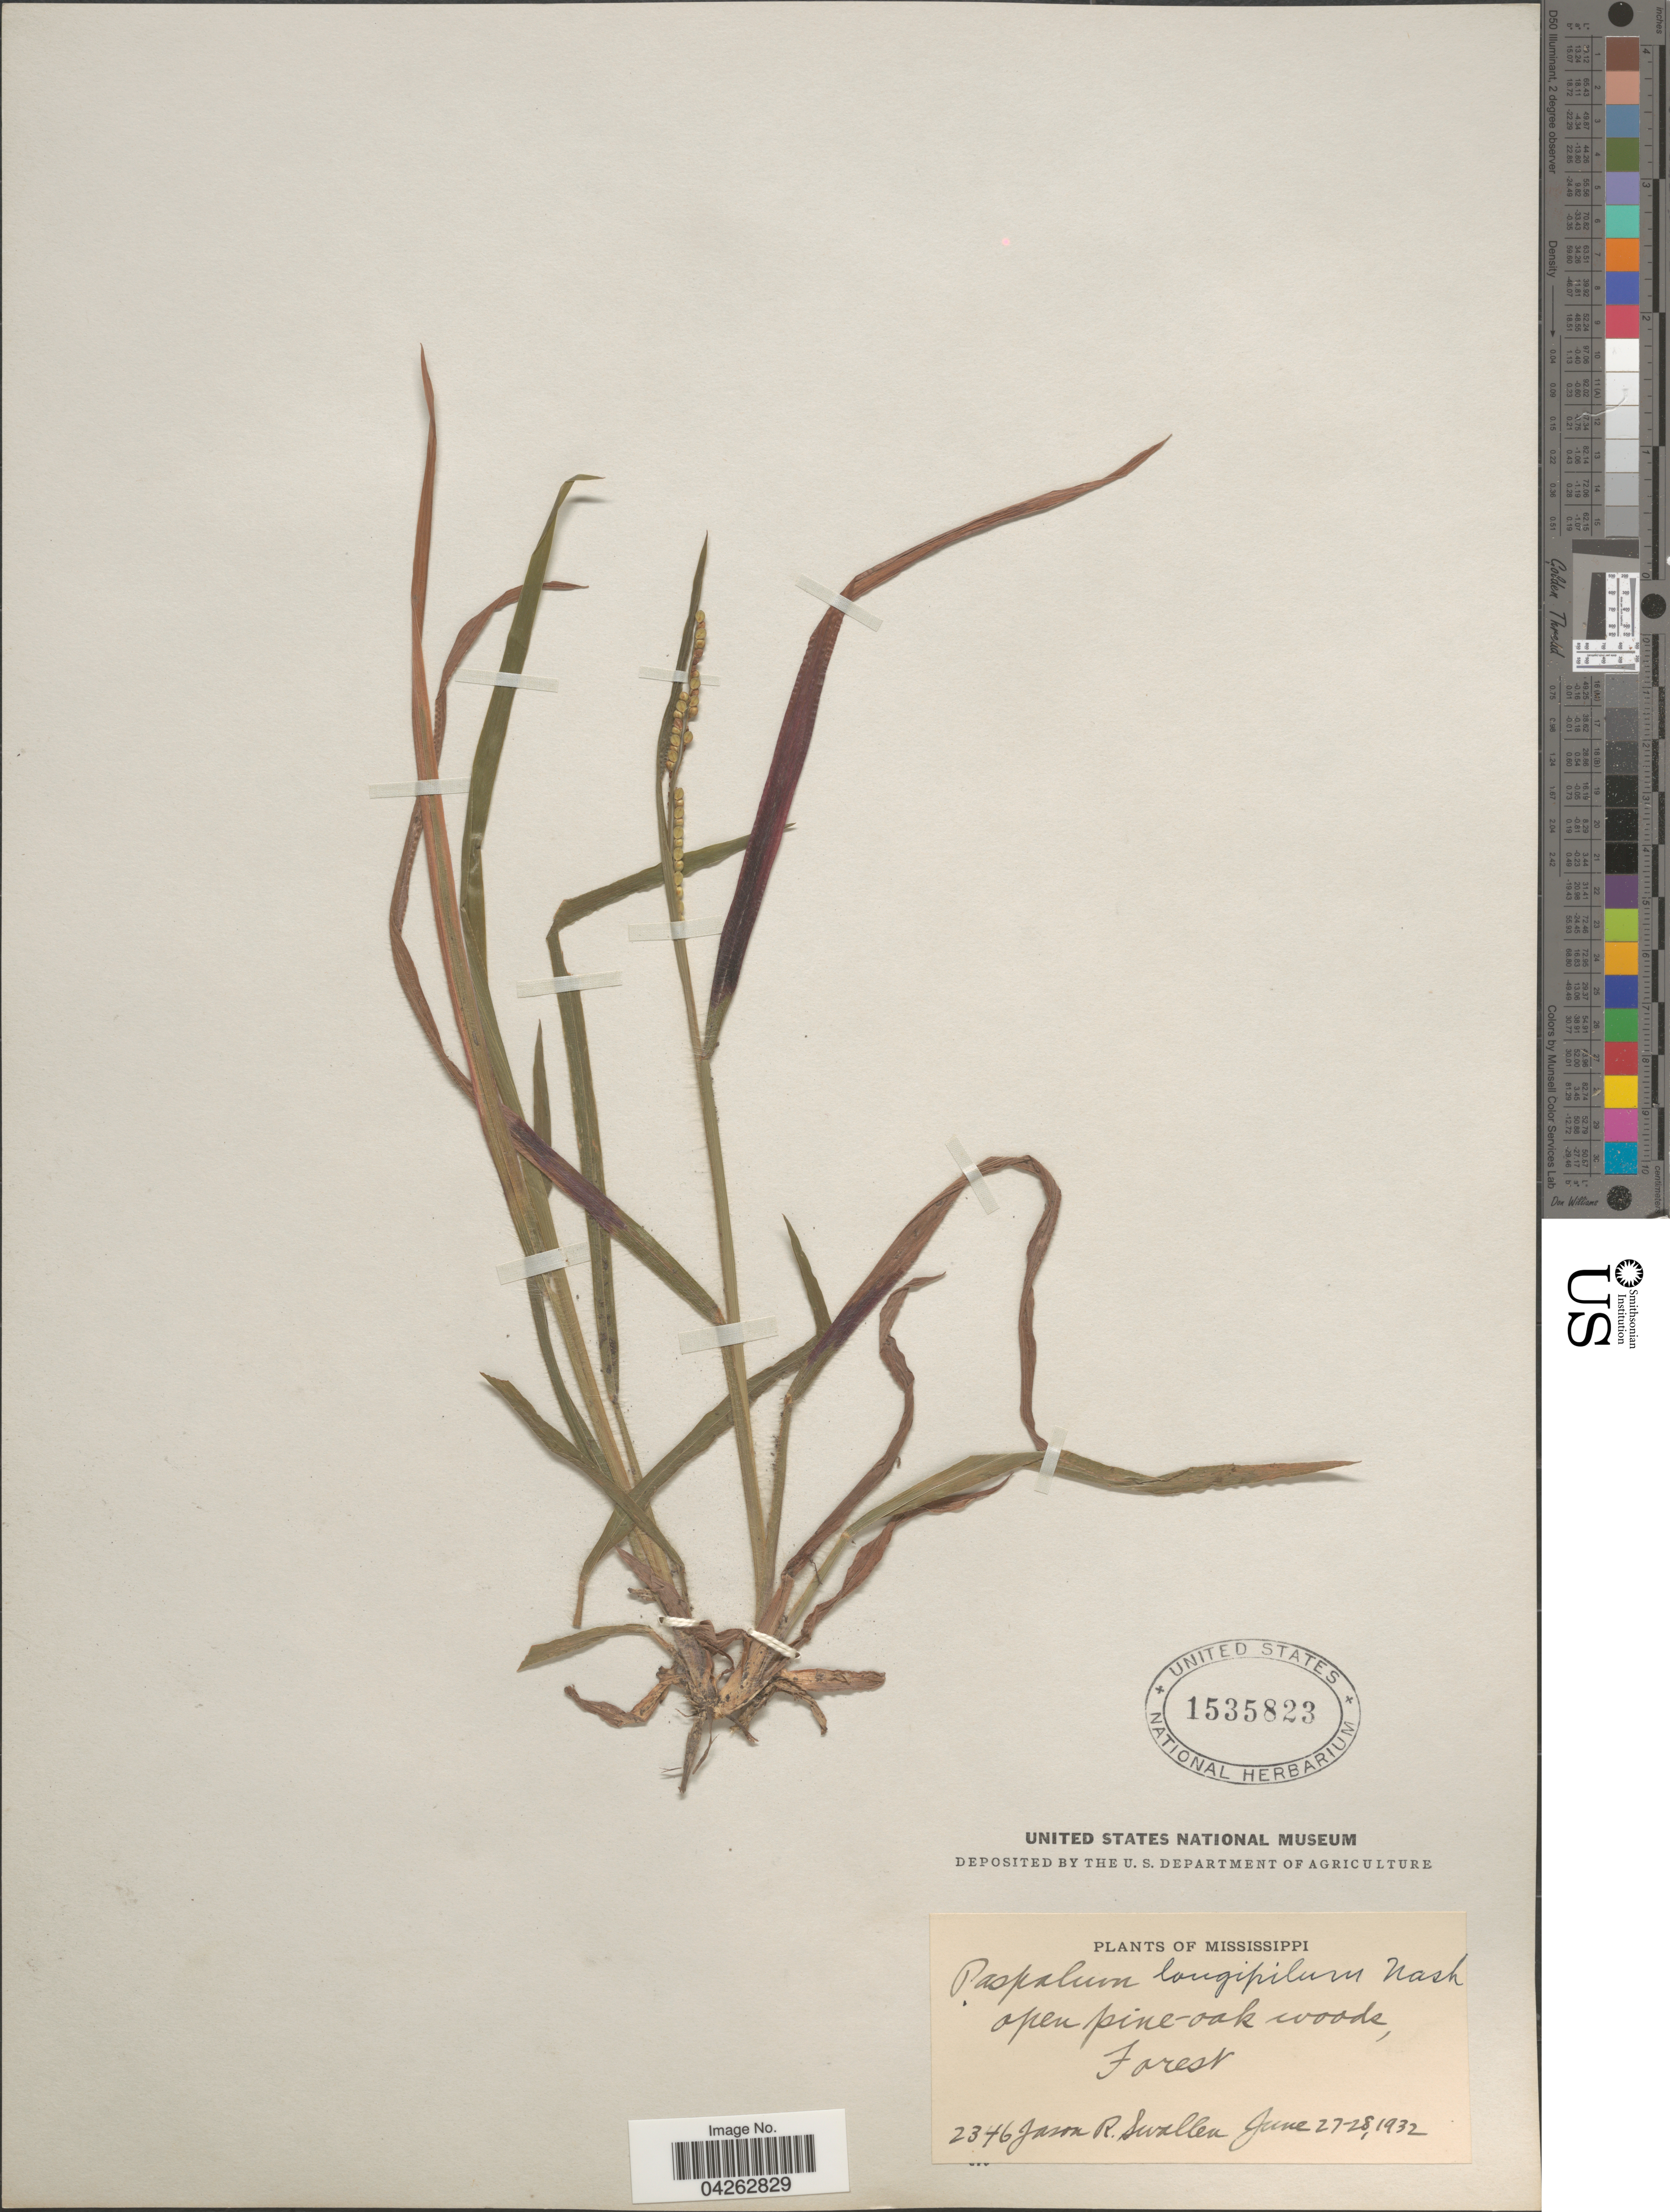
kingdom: Plantae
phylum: Tracheophyta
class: Liliopsida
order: Poales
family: Poaceae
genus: Paspalum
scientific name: Paspalum longipilum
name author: Nash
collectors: J. R. Swallen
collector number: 2346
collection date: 1932-06-27/1932-06-28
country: United States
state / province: Mississippi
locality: Forest.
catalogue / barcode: US 1535823